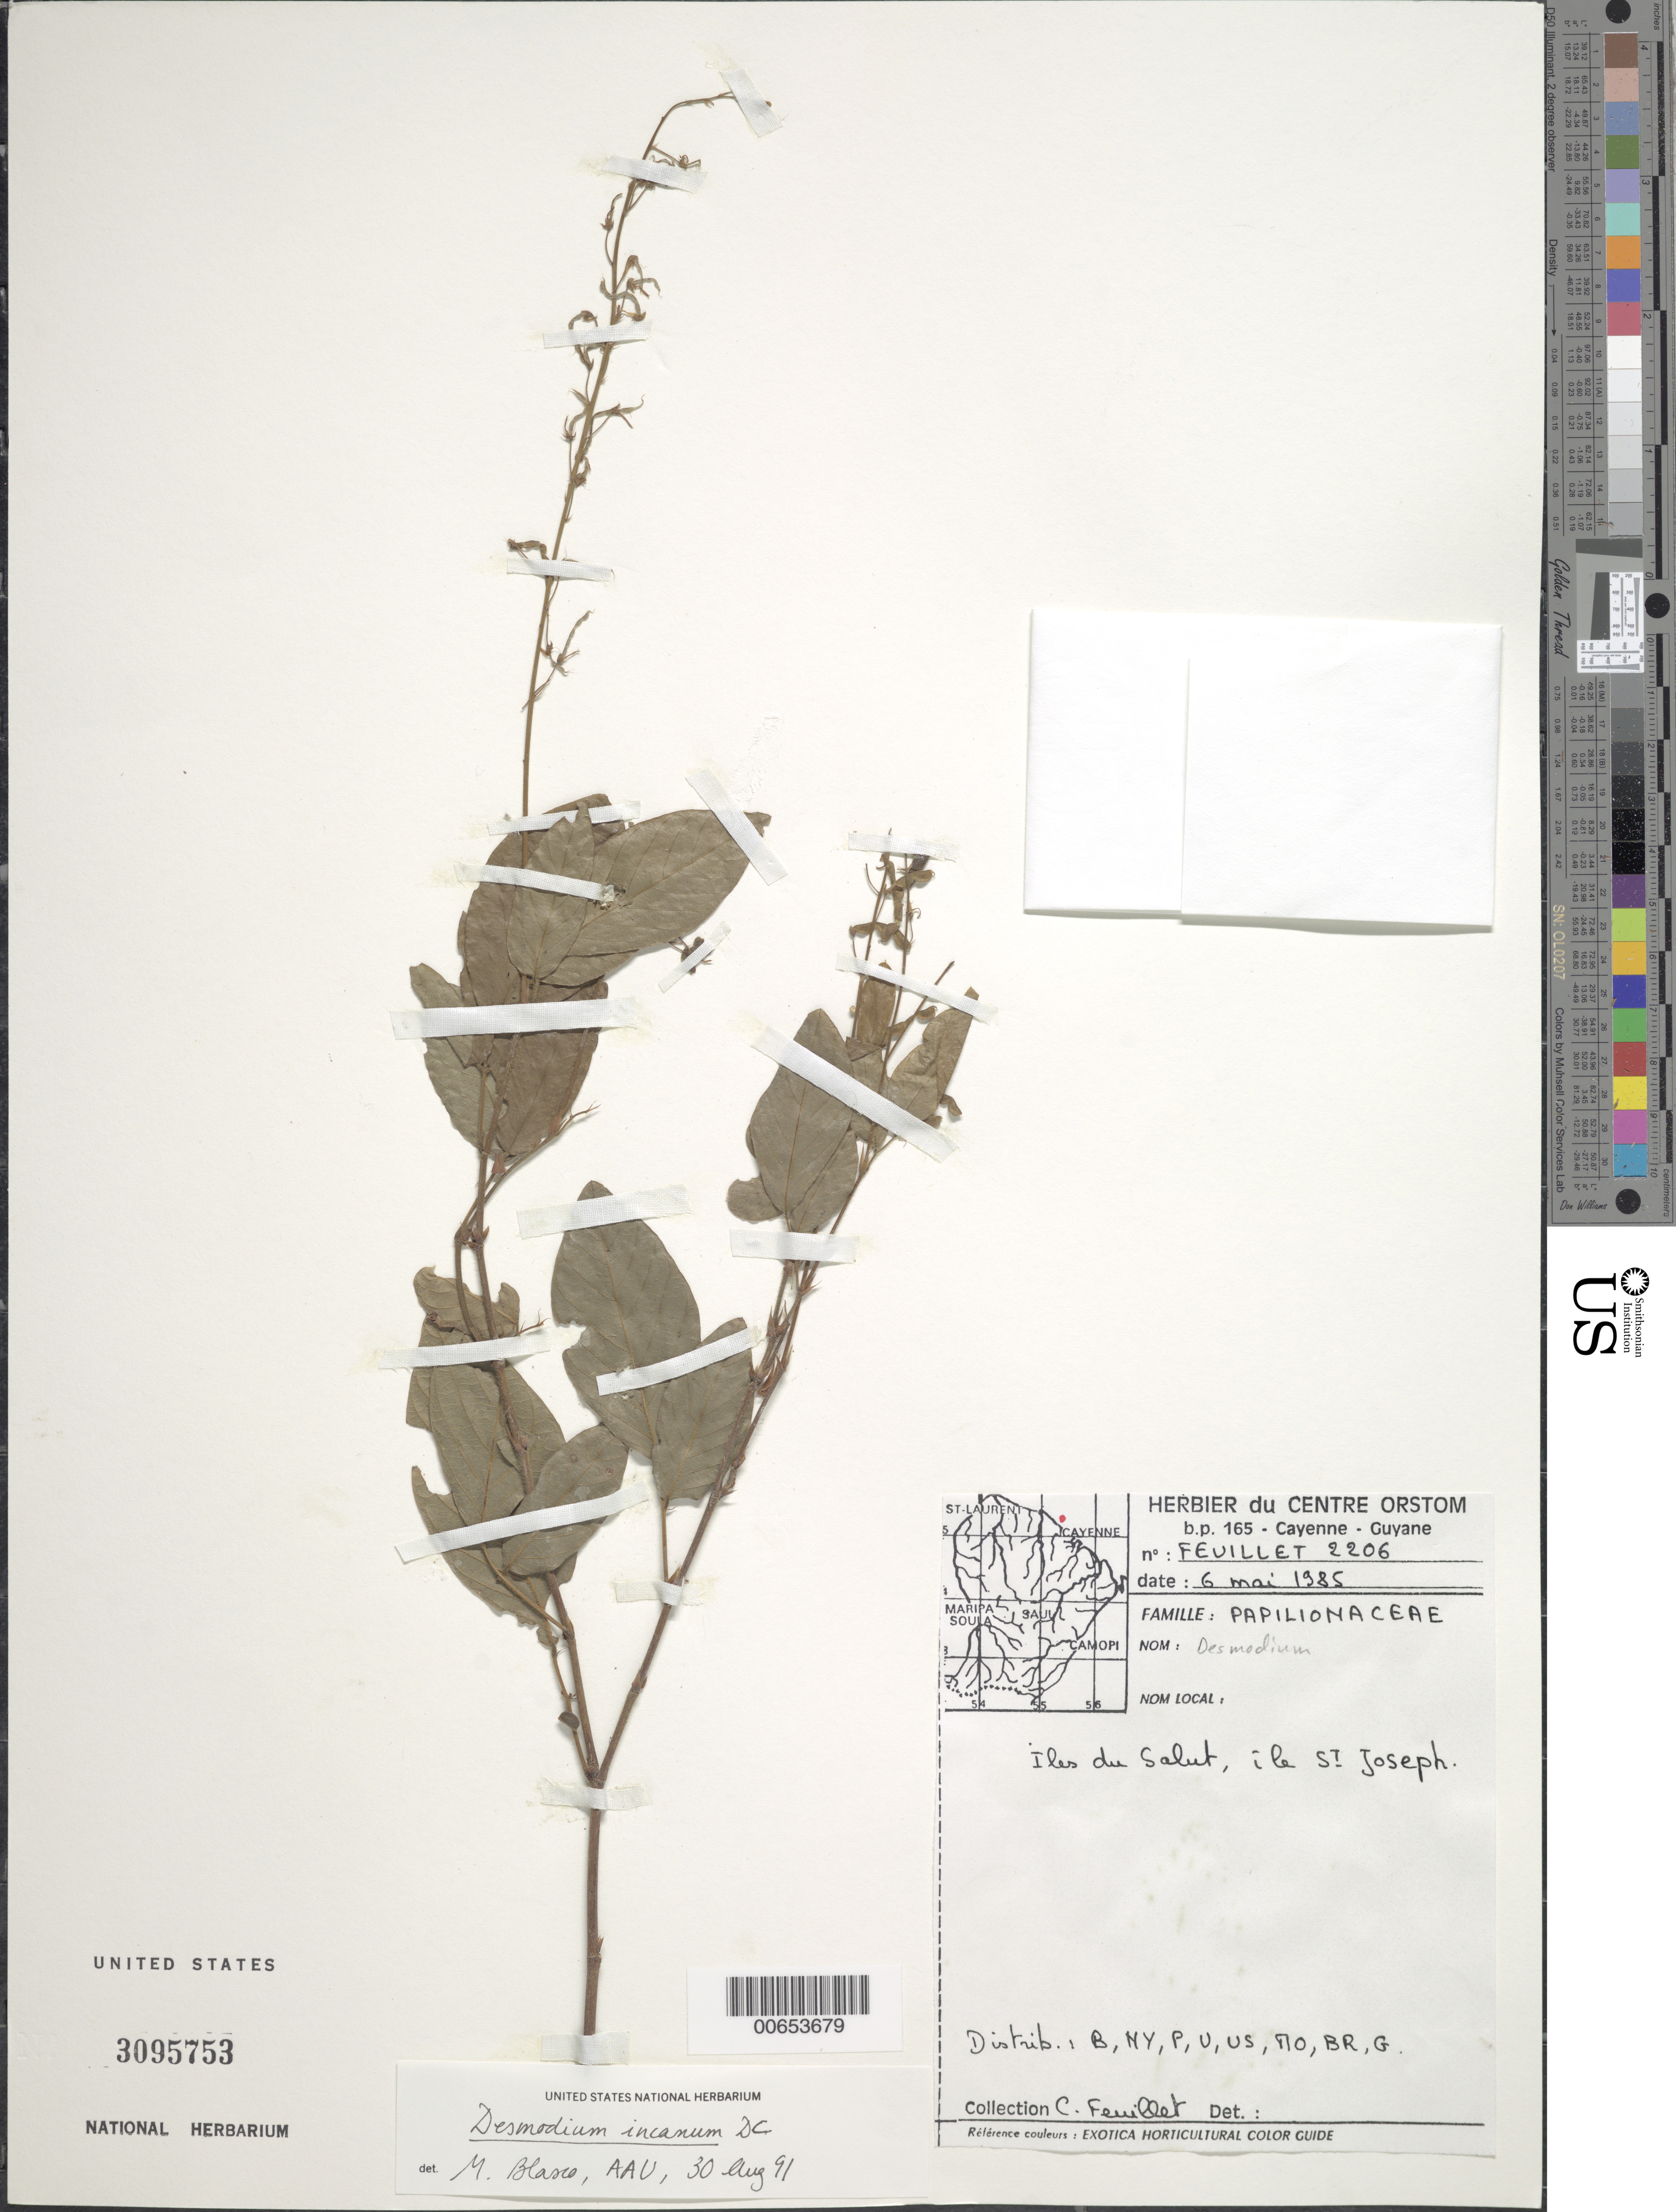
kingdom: Plantae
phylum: Tracheophyta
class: Magnoliopsida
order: Fabales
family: Fabaceae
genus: Desmodium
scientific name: Desmodium incanum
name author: (Sw.) DC.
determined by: Blasco, M.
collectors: C. Feuillet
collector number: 2206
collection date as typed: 6-May-85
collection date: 1985-05-06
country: French Guiana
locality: Iles du Salut, Ile St. Joseph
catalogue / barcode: US 3095753